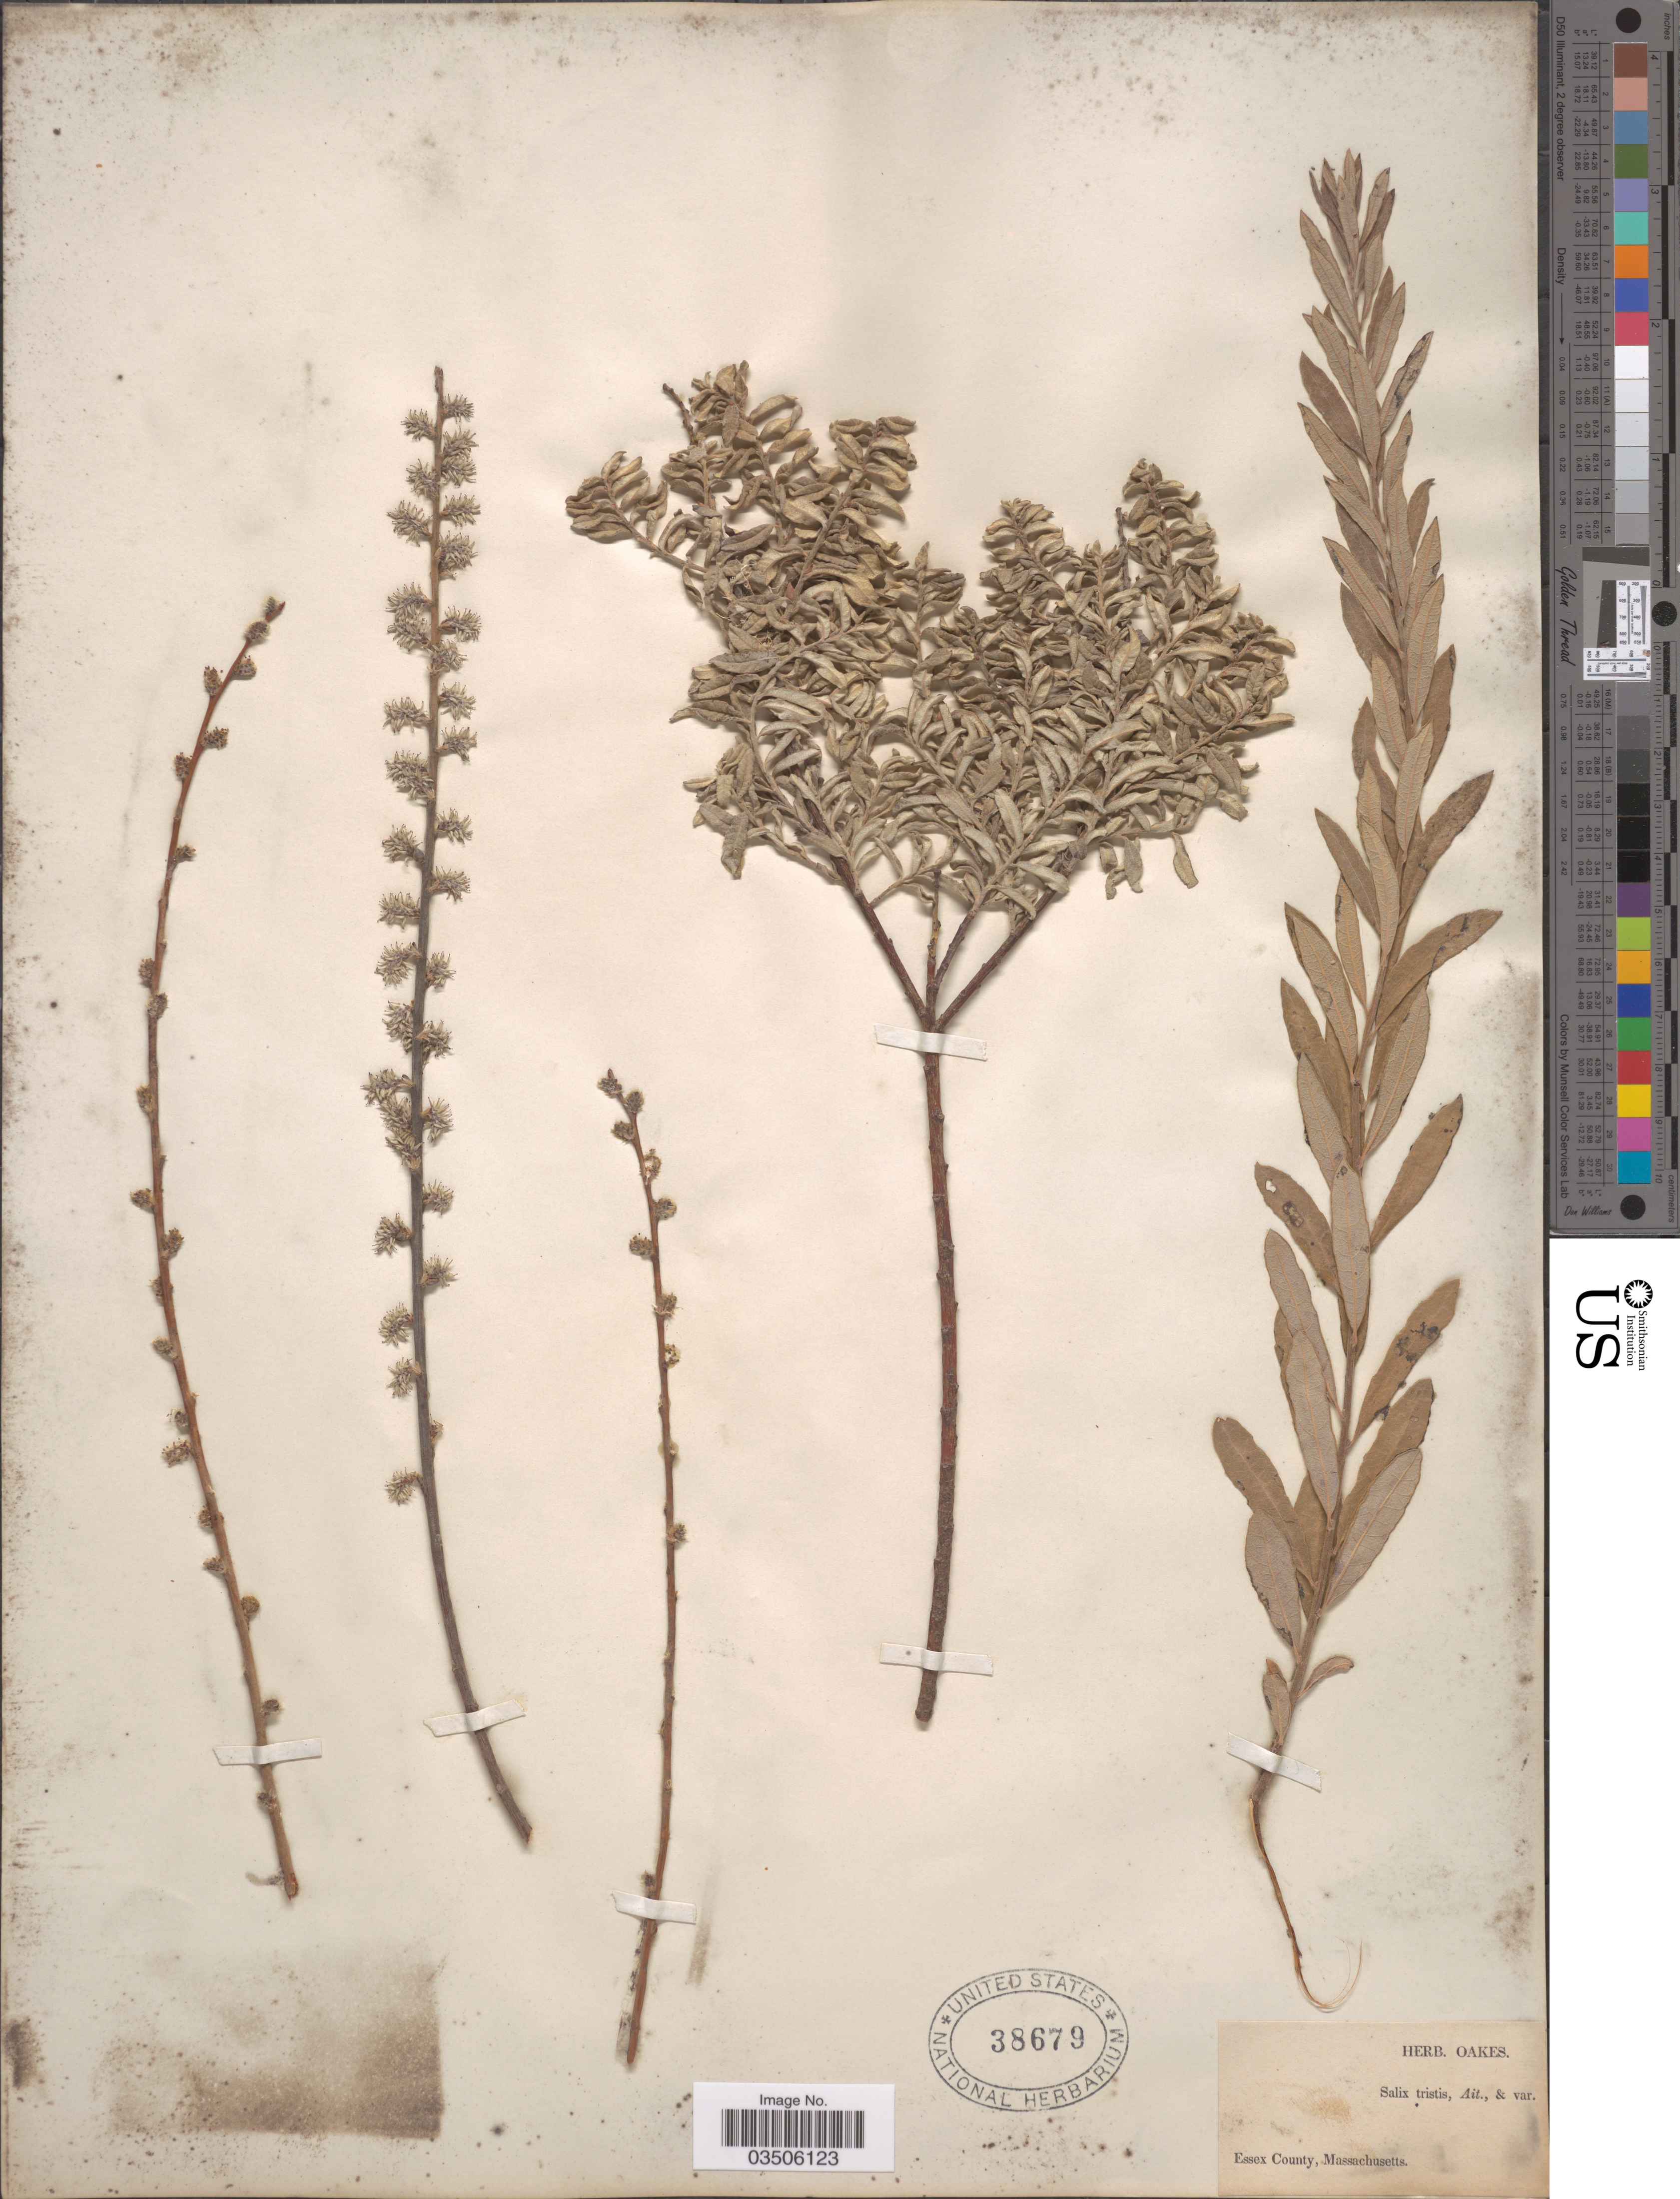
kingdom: Plantae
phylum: Tracheophyta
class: Magnoliopsida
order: Malpighiales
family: Salicaceae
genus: Salix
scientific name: Salix tristis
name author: Aiton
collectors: ex herb. Oakes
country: United States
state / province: Massachusetts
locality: Essex County.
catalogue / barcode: US 38679